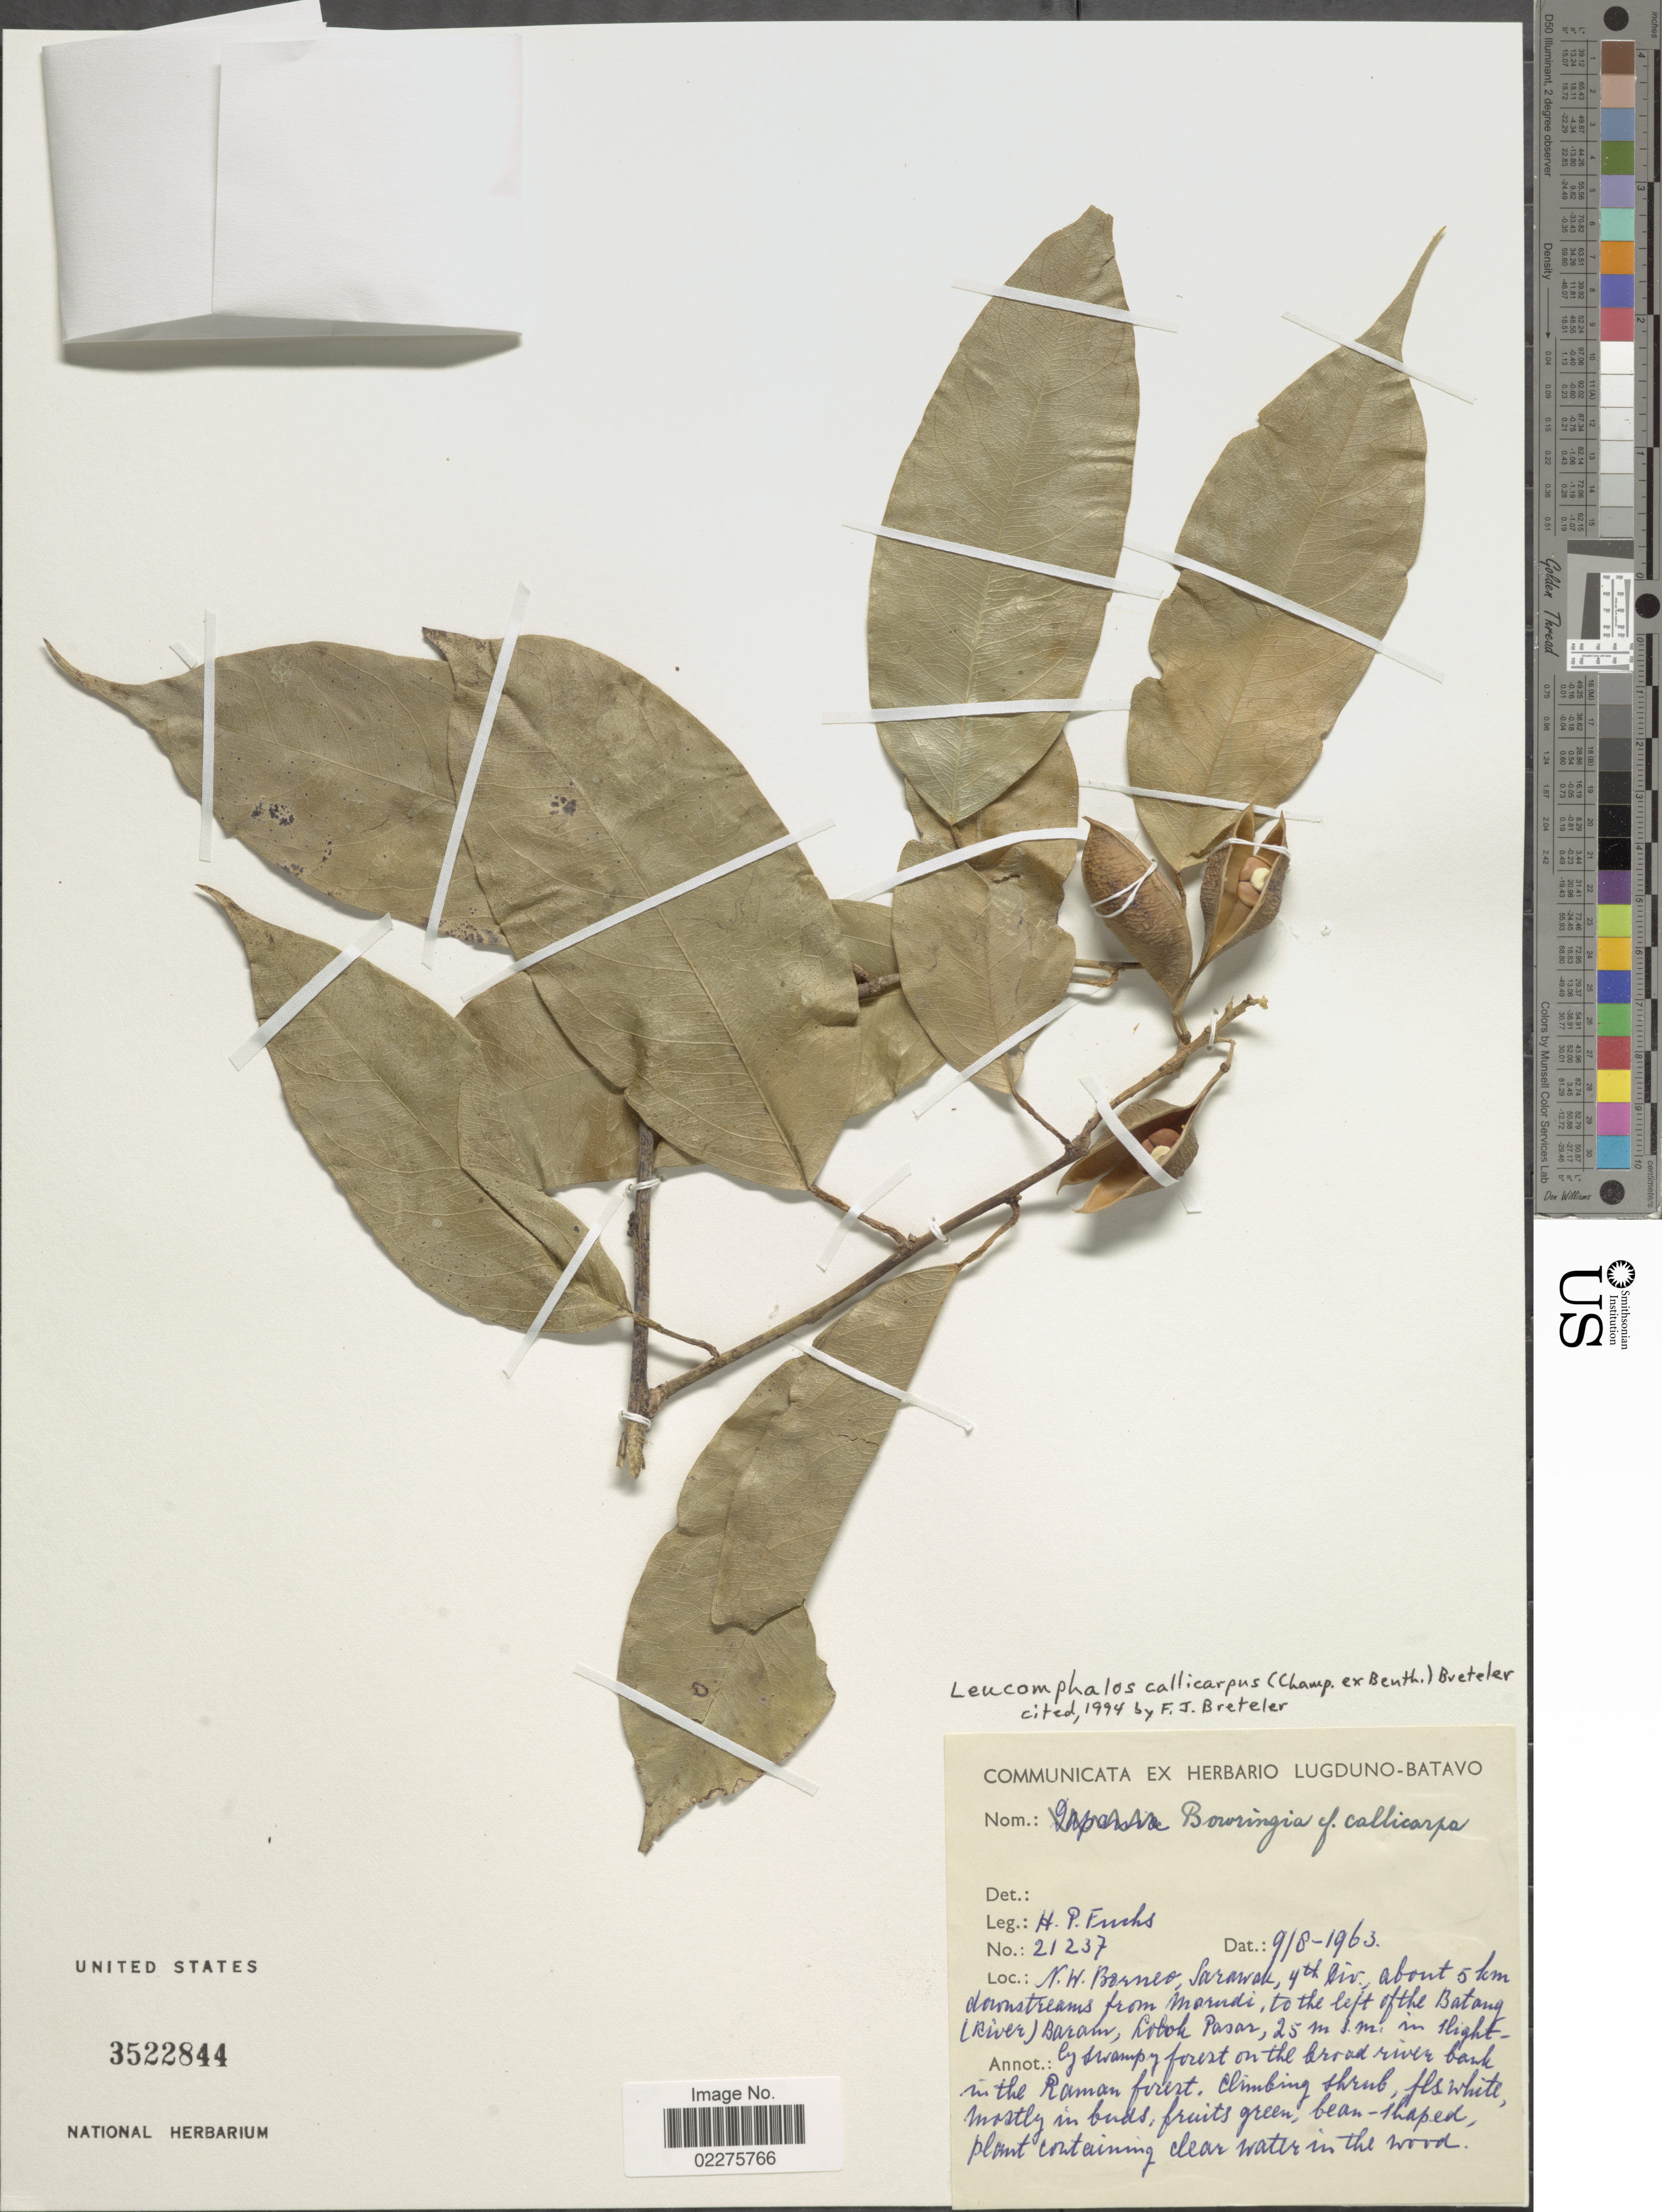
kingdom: Plantae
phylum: Tracheophyta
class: Magnoliopsida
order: Fabales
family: Fabaceae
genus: Bowringia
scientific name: Bowringia callicarpa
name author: Champ. ex Benth.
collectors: H. P. Fuchs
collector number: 21237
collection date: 1963-08-09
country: Malaysia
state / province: Sarawak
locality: N. W. Borneo. 4th Div., about 5 km downstreams from Marudi, to the left of the Batang (River) Baram, Lolok Pasar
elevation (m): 25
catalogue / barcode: US 3522844